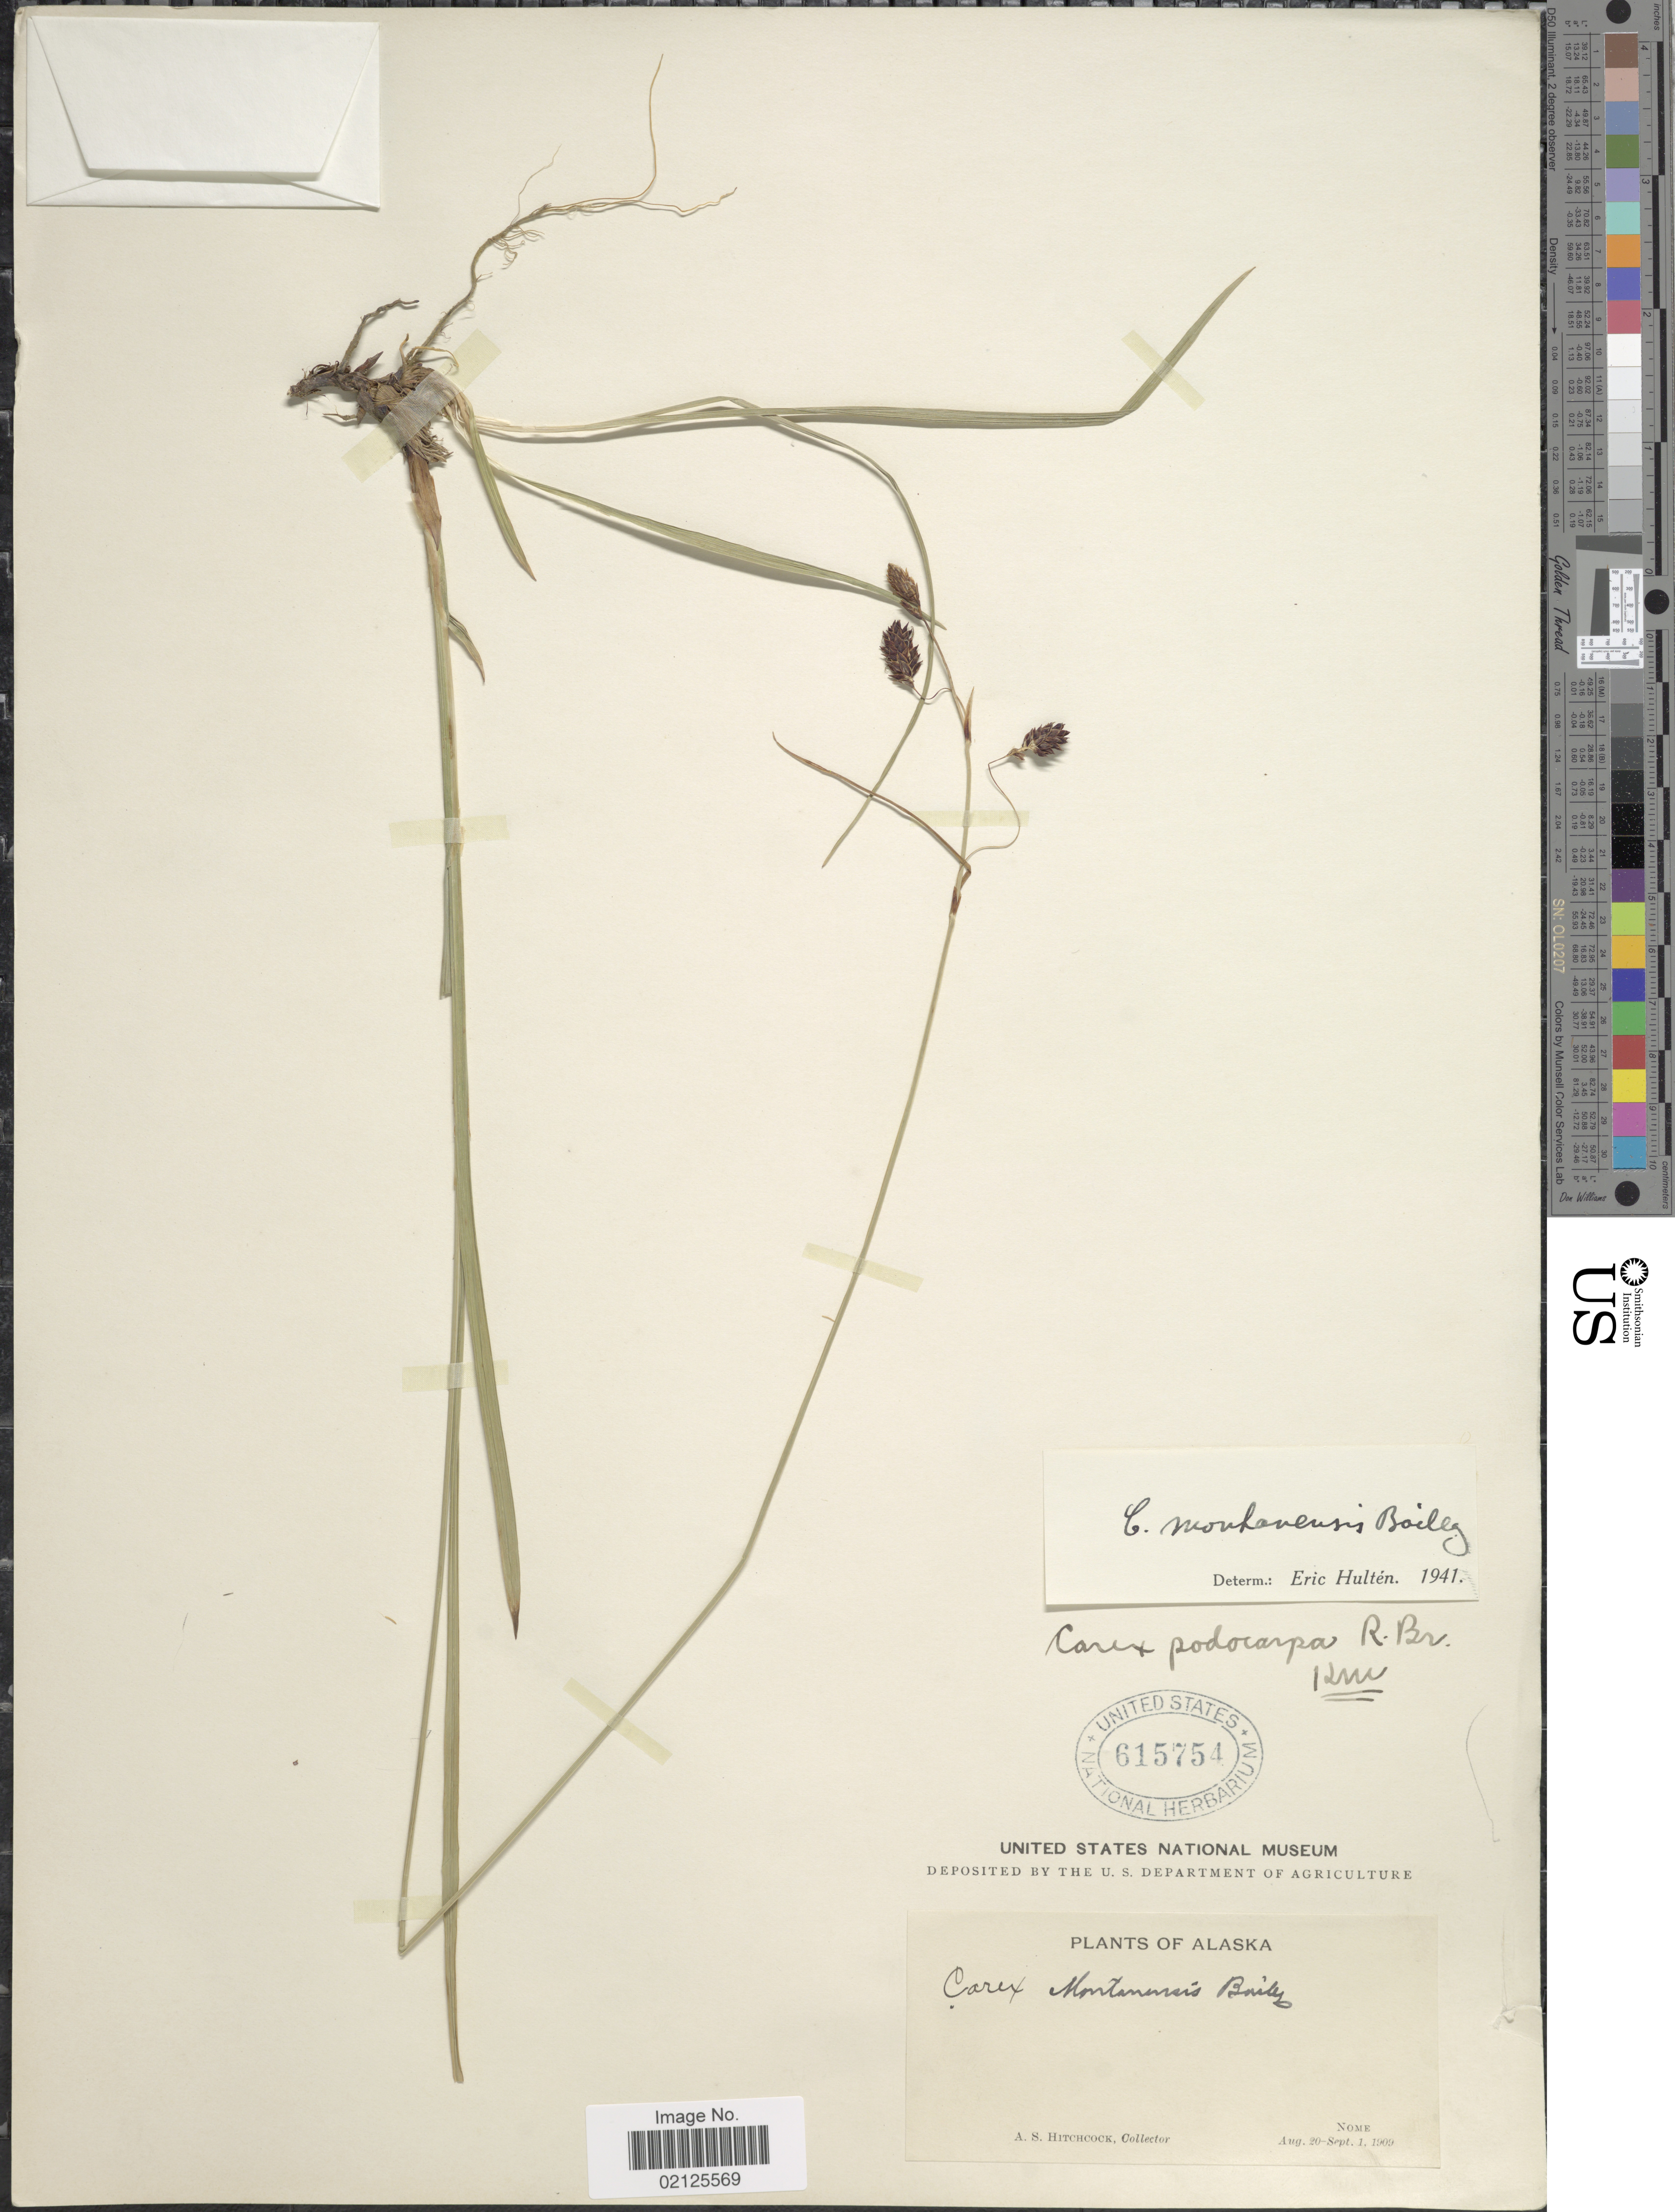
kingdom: Plantae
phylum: Tracheophyta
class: Liliopsida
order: Poales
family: Cyperaceae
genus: Carex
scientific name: Carex podocarpa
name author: R. Br.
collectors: A. S. Hitchcock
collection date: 1909-08-20/1909-09-01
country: United States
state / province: Alaska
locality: Nome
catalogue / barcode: US 615754